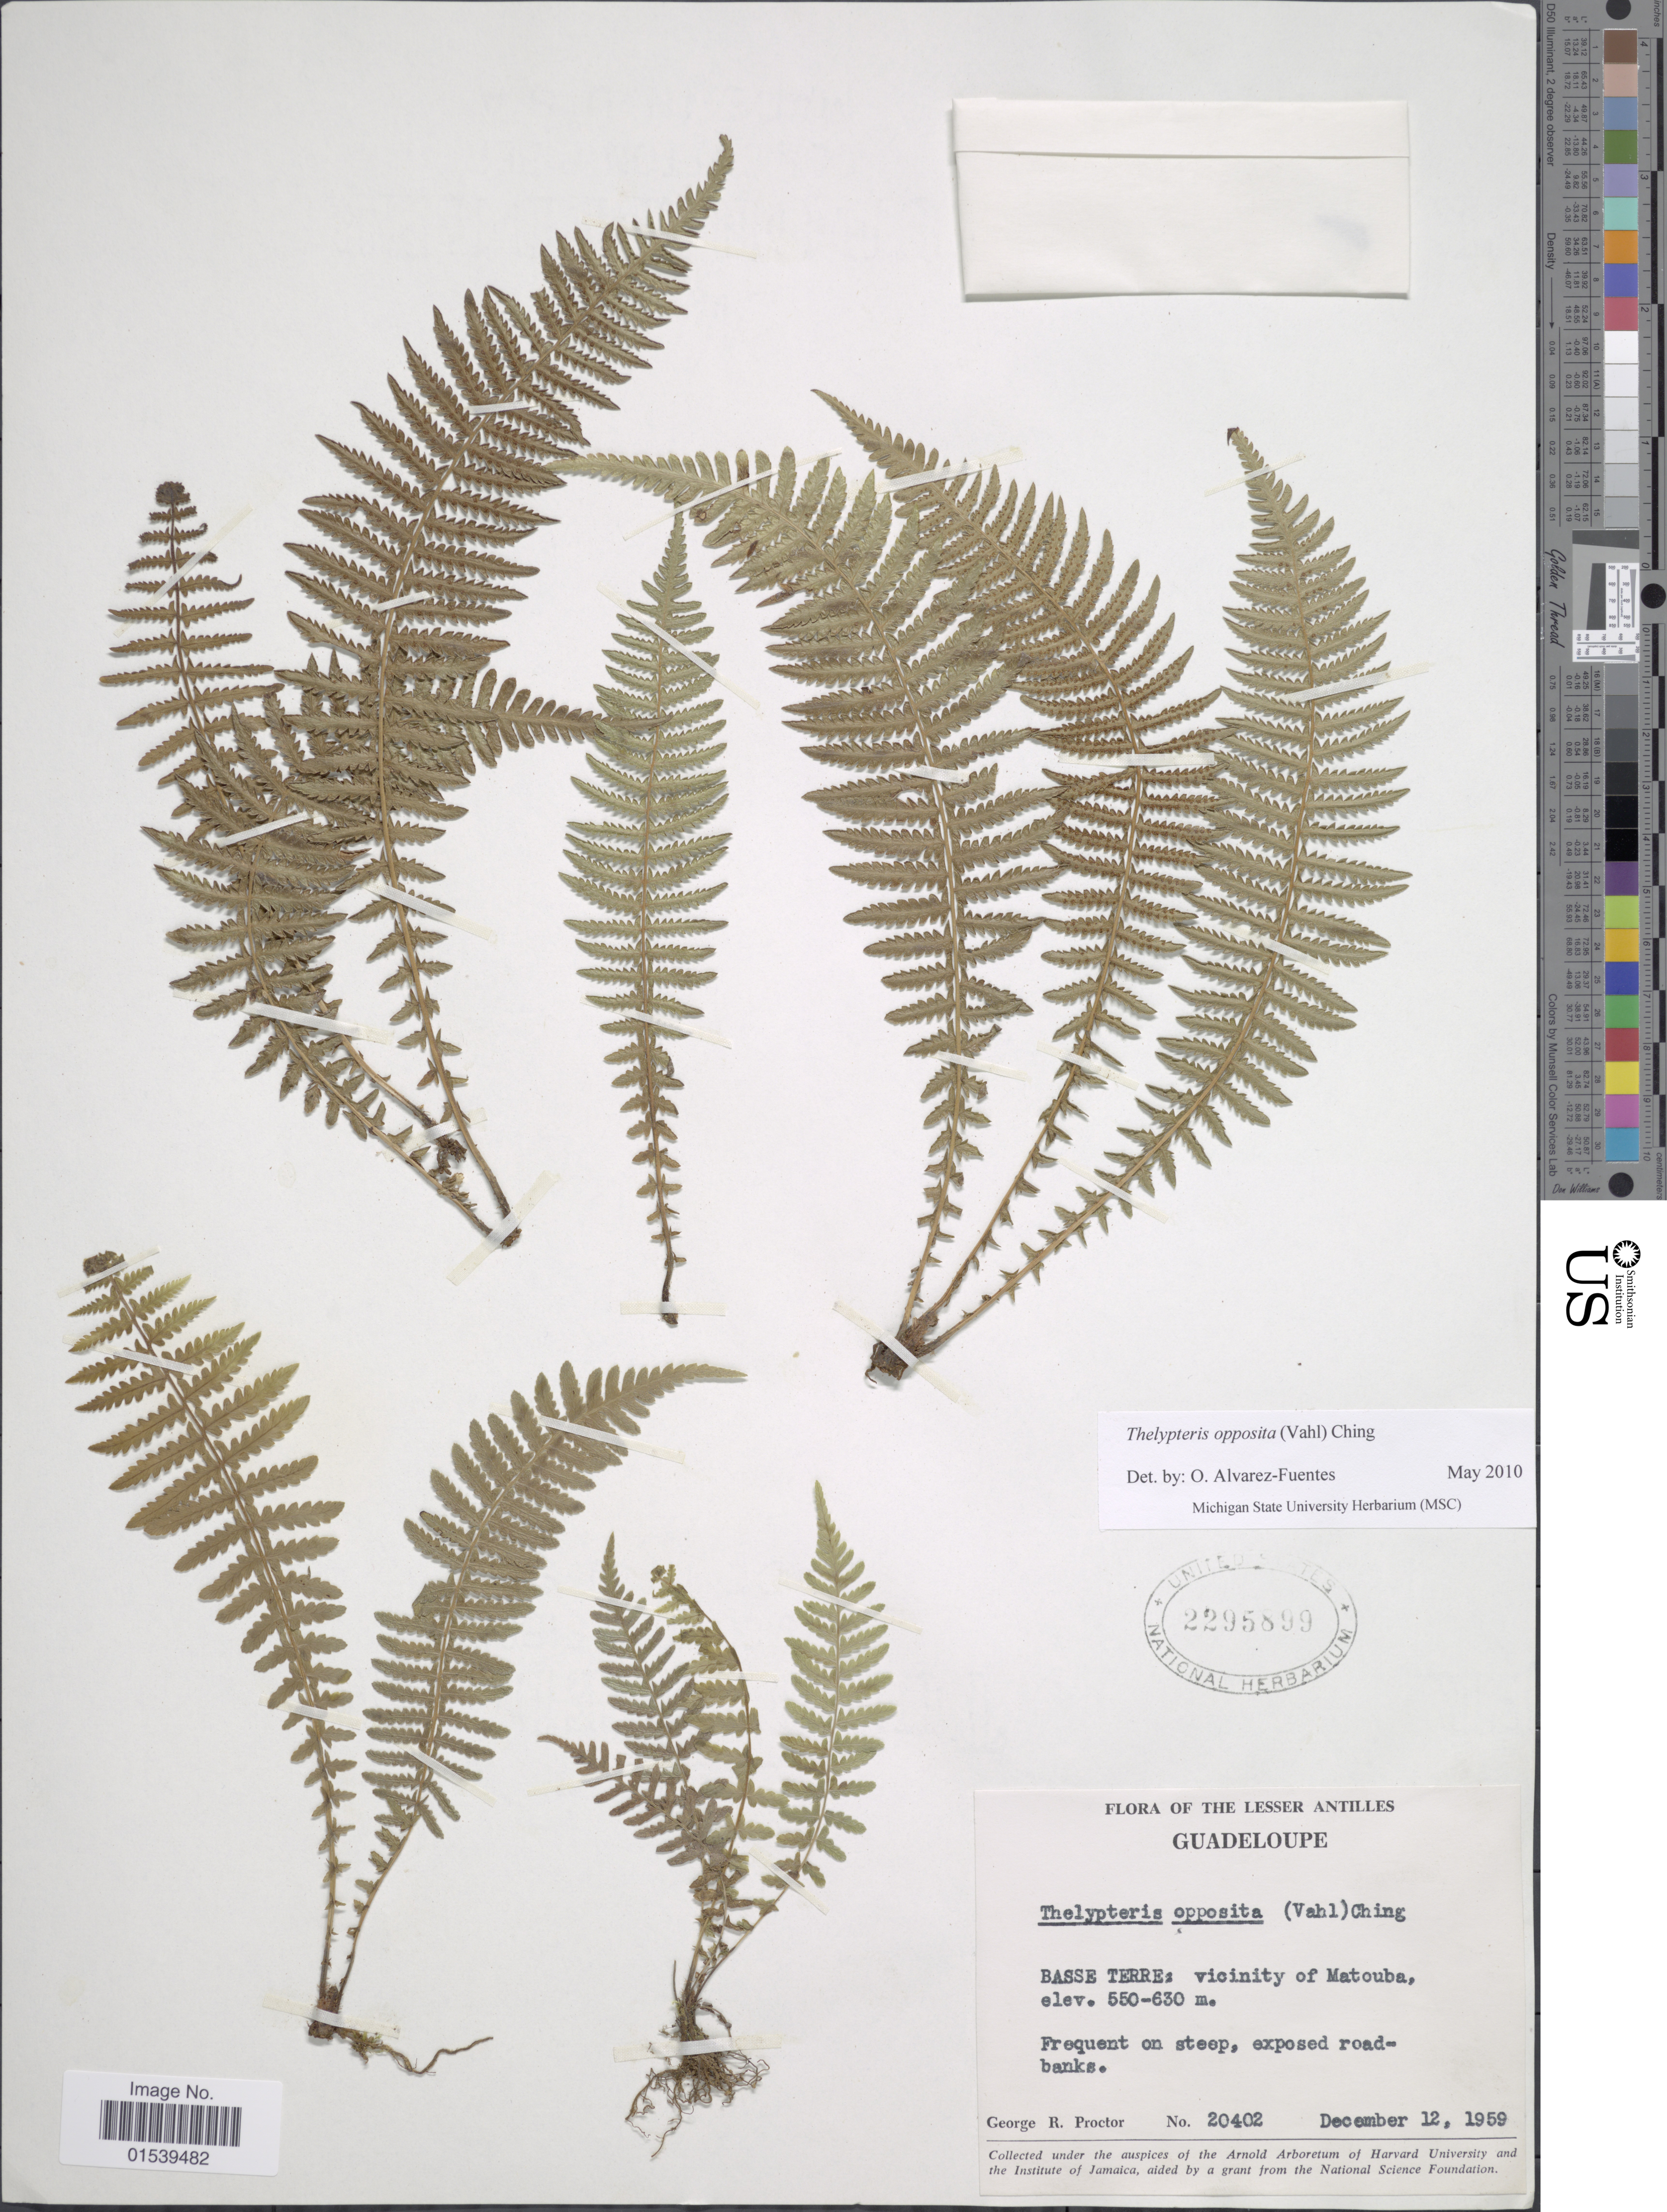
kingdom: Plantae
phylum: Tracheophyta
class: Polypodiopsida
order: Polypodiales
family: Thelypteridaceae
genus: Amauropelta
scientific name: Amauropelta opposita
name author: (Vahl) Pic. Serm.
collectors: G. R. Proctor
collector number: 20402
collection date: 1959-12-12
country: Guadeloupe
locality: Lesser Antilles, Basse Terre: vicinity of Matouba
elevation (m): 550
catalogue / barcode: US 2295899